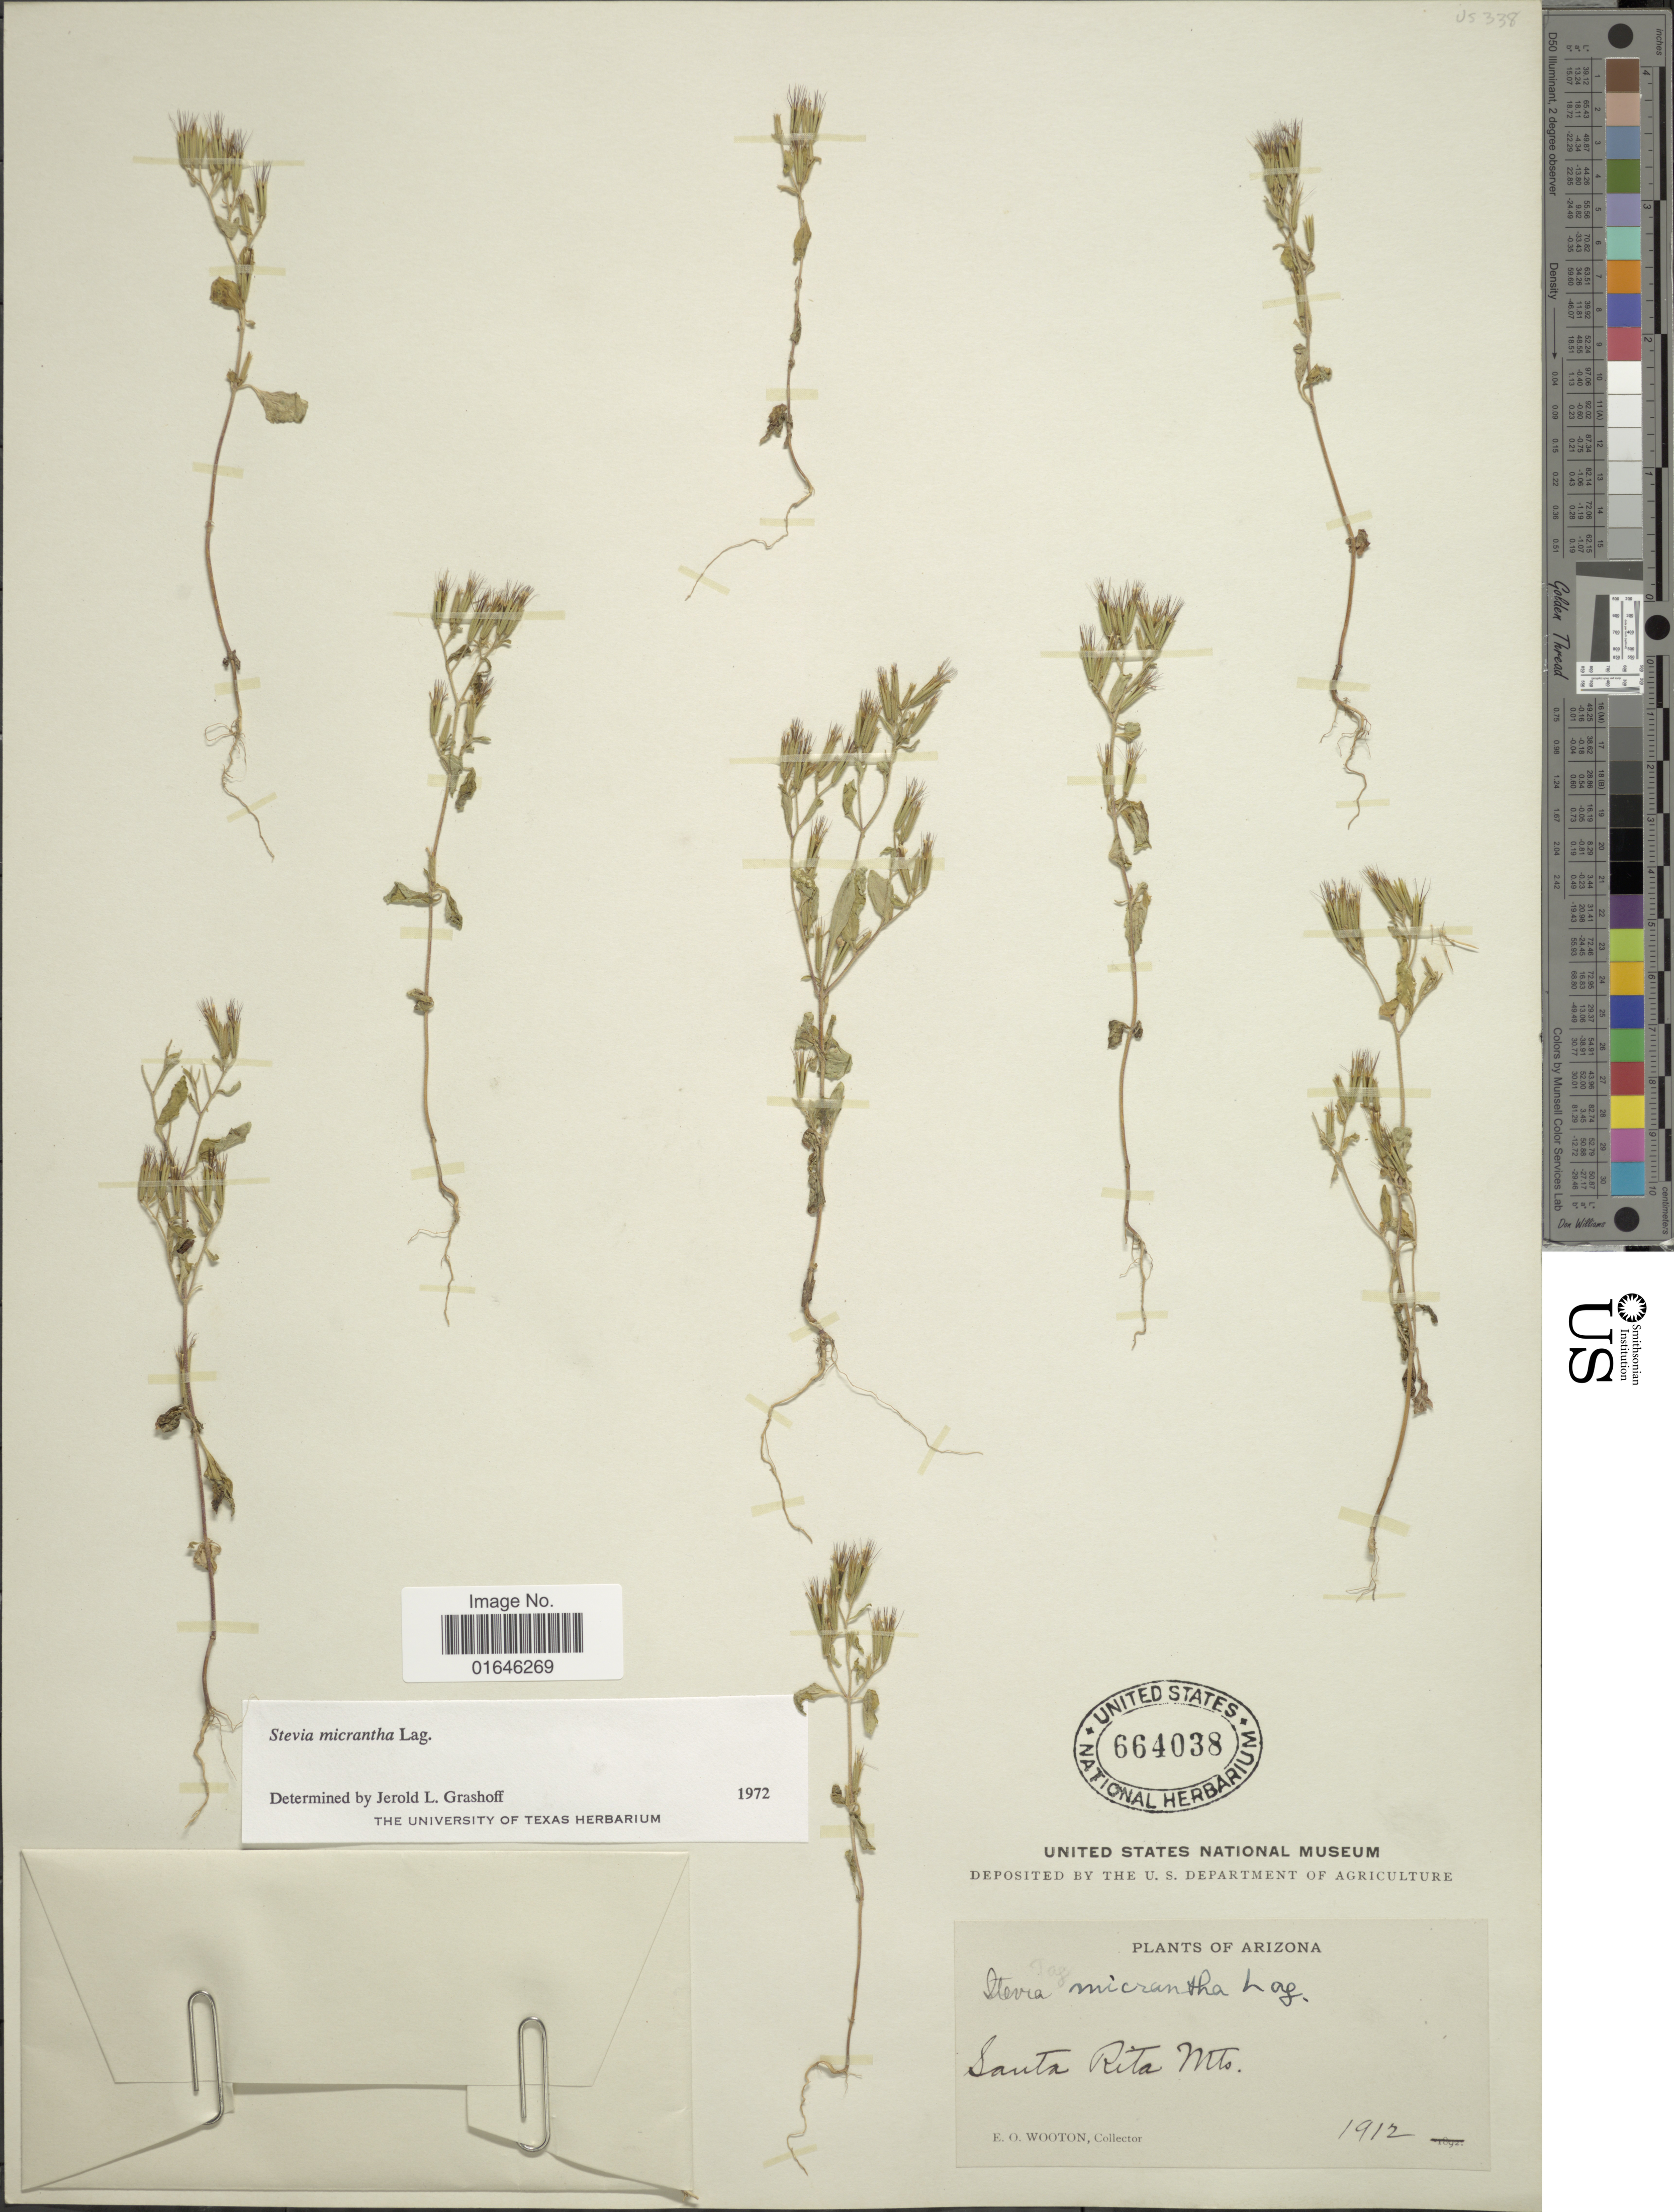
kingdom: Plantae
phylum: Tracheophyta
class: Magnoliopsida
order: Asterales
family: Asteraceae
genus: Stevia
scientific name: Stevia micrantha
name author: Lag.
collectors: E. O. Wooton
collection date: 1912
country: United States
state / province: Arizona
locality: Santa Rita Mts.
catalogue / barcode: US 664038